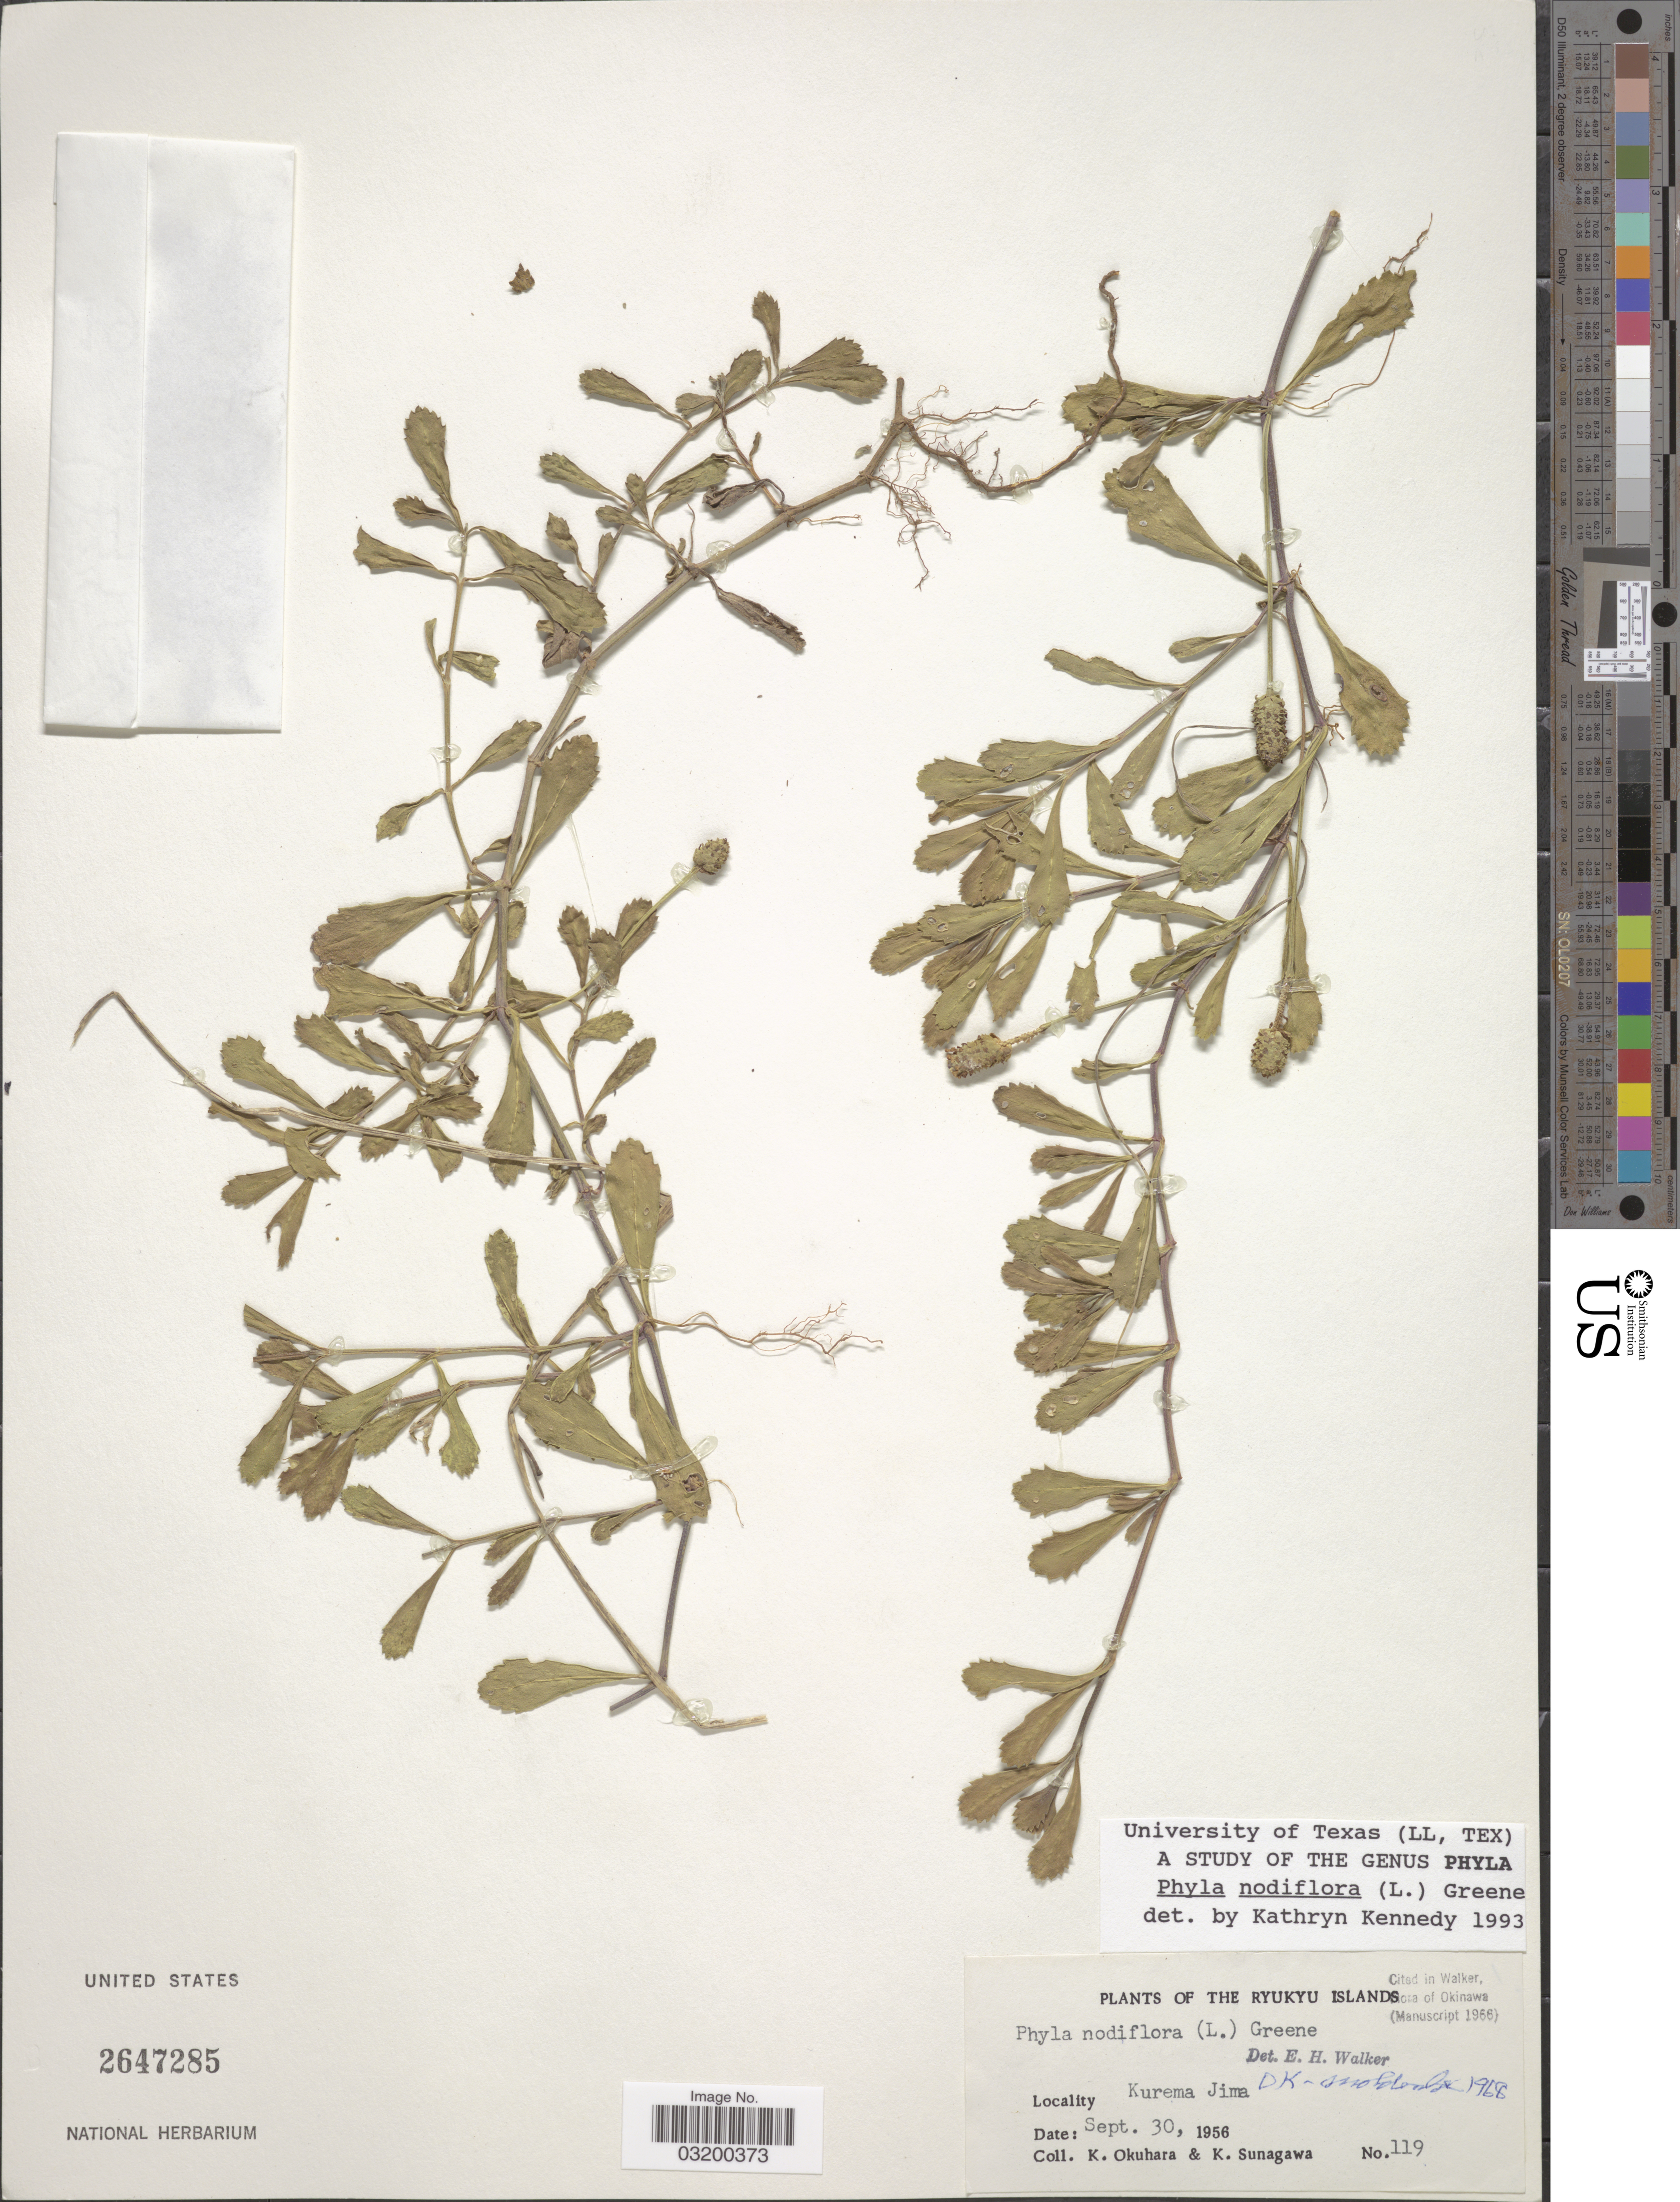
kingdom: Plantae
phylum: Tracheophyta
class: Magnoliopsida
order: Lamiales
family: Verbenaceae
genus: Phyla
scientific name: Phyla nodiflora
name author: (L.) Greene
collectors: K. Okuhara & K. Sunagawa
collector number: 119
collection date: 1956-09-30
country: Japan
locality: Ryukyu Islands. Kurema Jima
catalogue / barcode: US 2647285